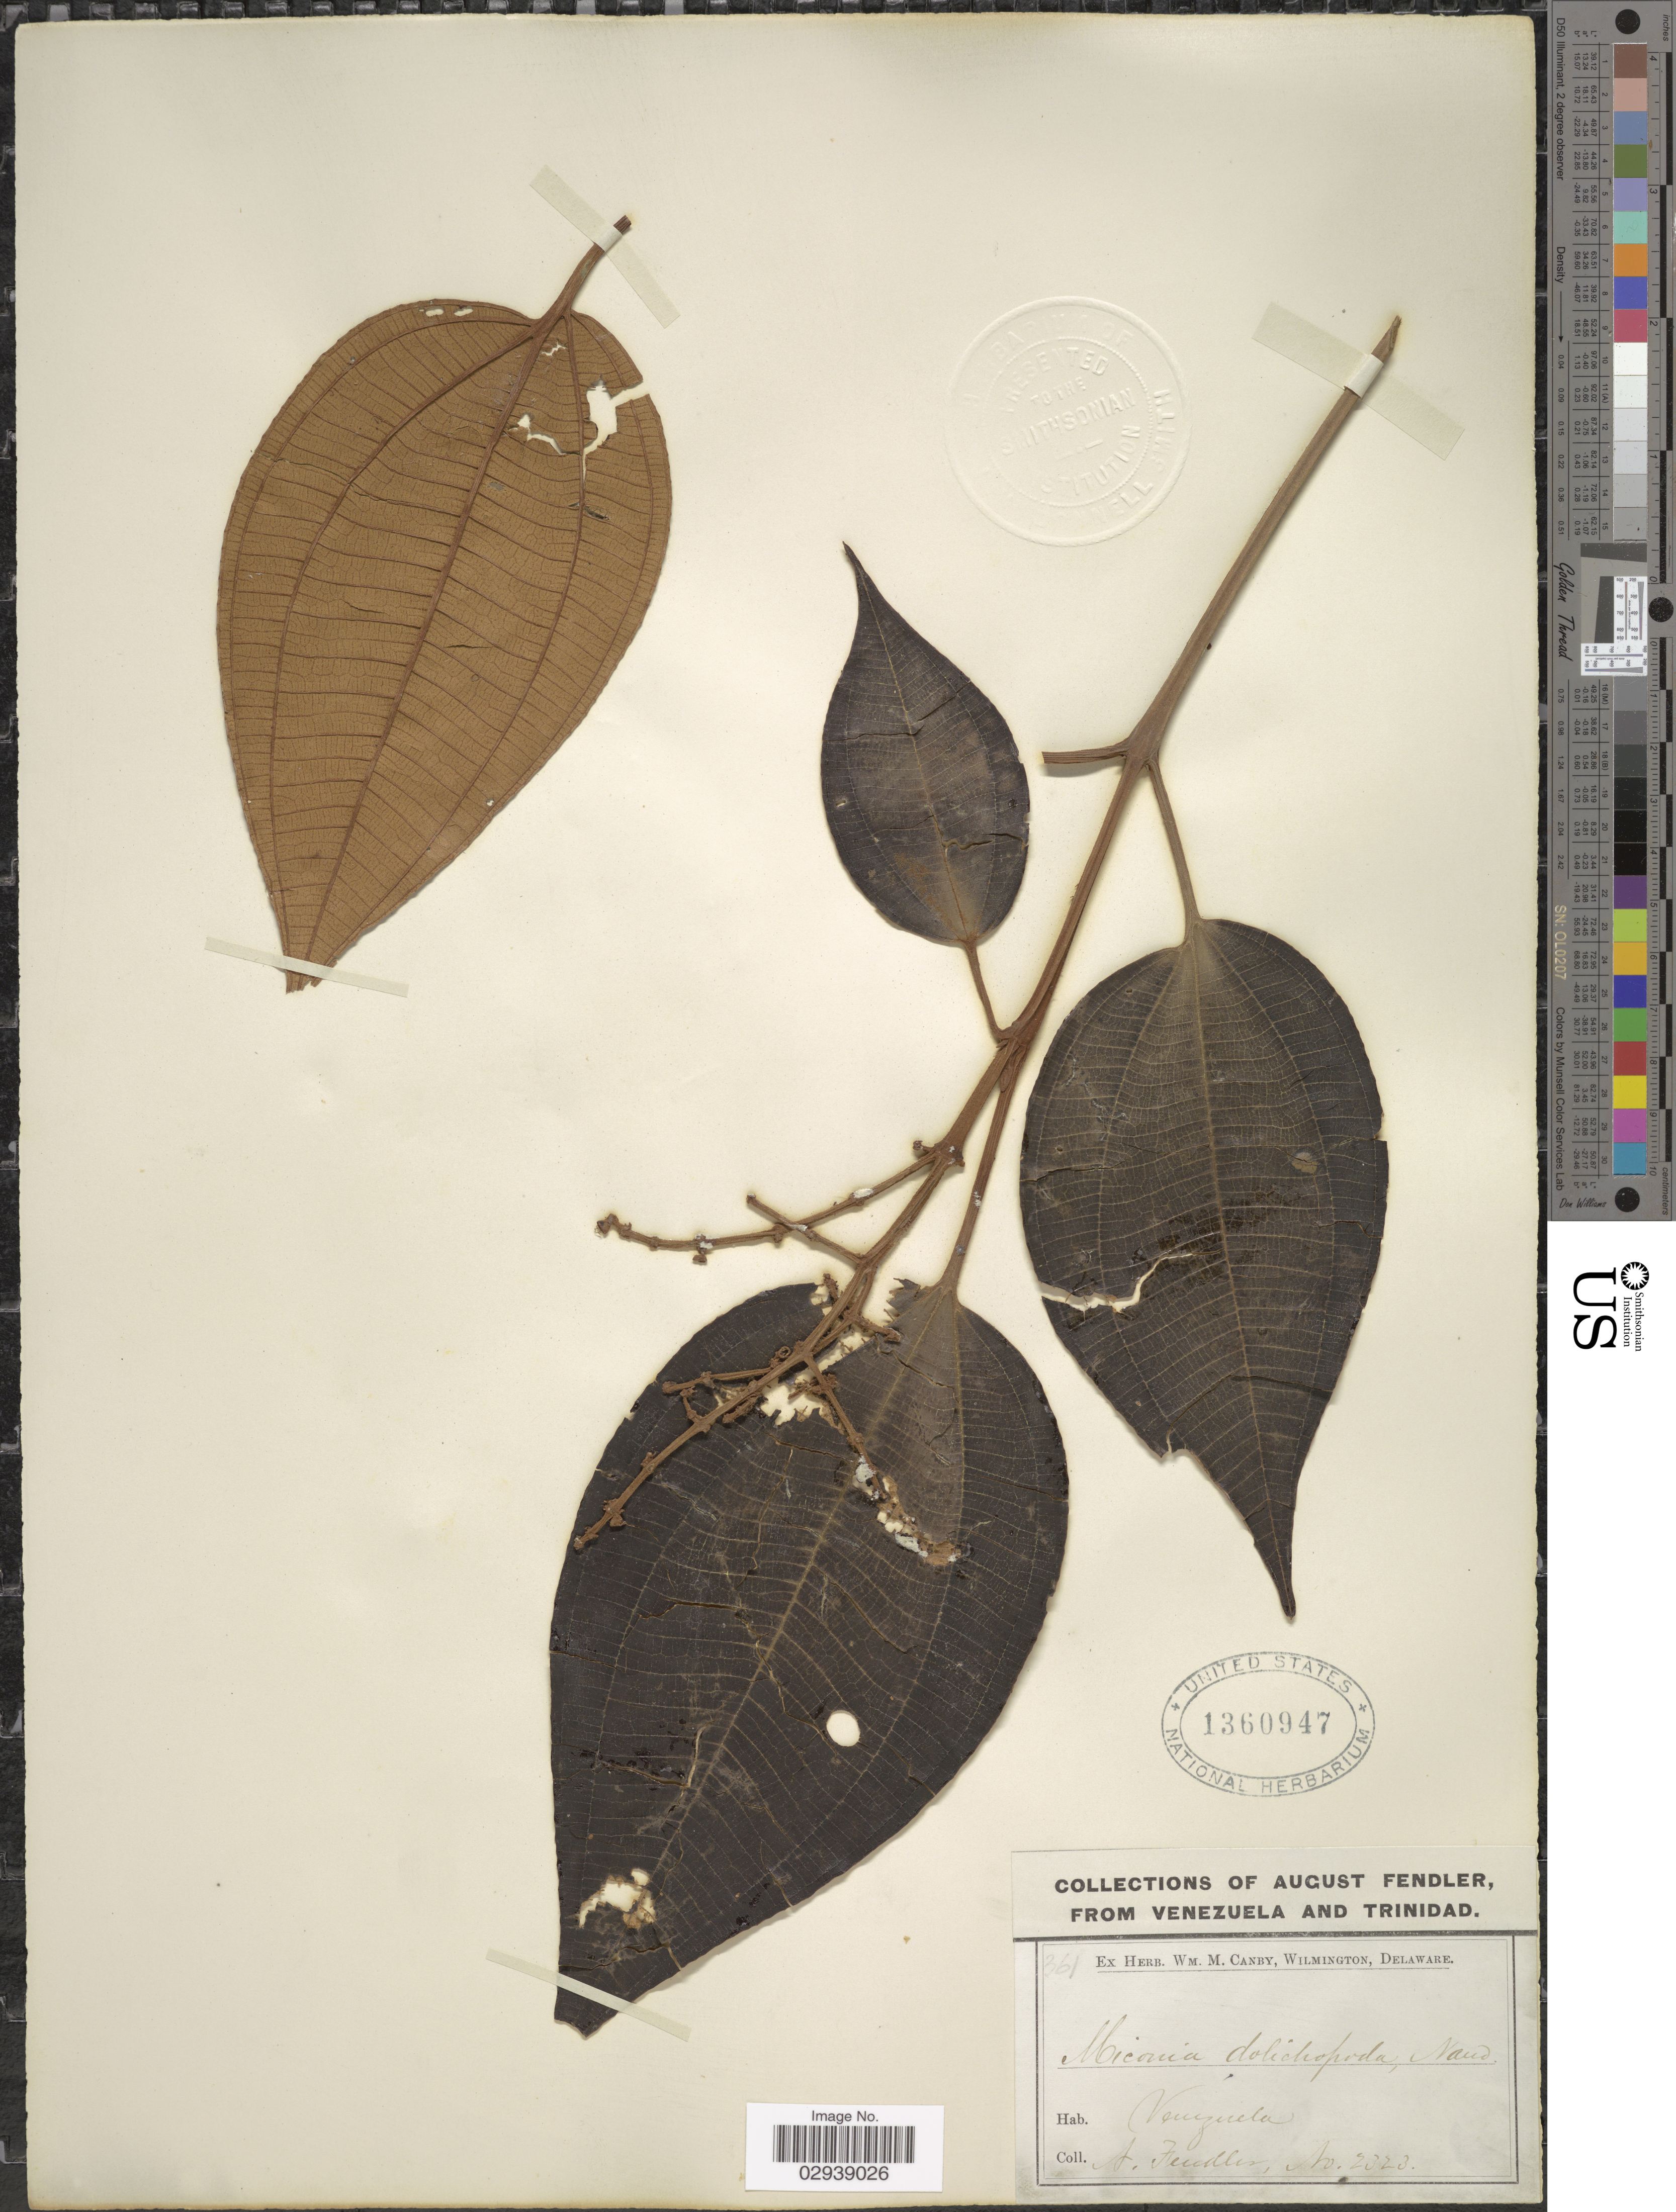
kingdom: Plantae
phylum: Tracheophyta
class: Magnoliopsida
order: Myrtales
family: Melastomataceae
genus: Miconia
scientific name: Miconia dolichopoda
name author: Naudin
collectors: A. Fendler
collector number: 2323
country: Venezuela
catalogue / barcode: US 1360947